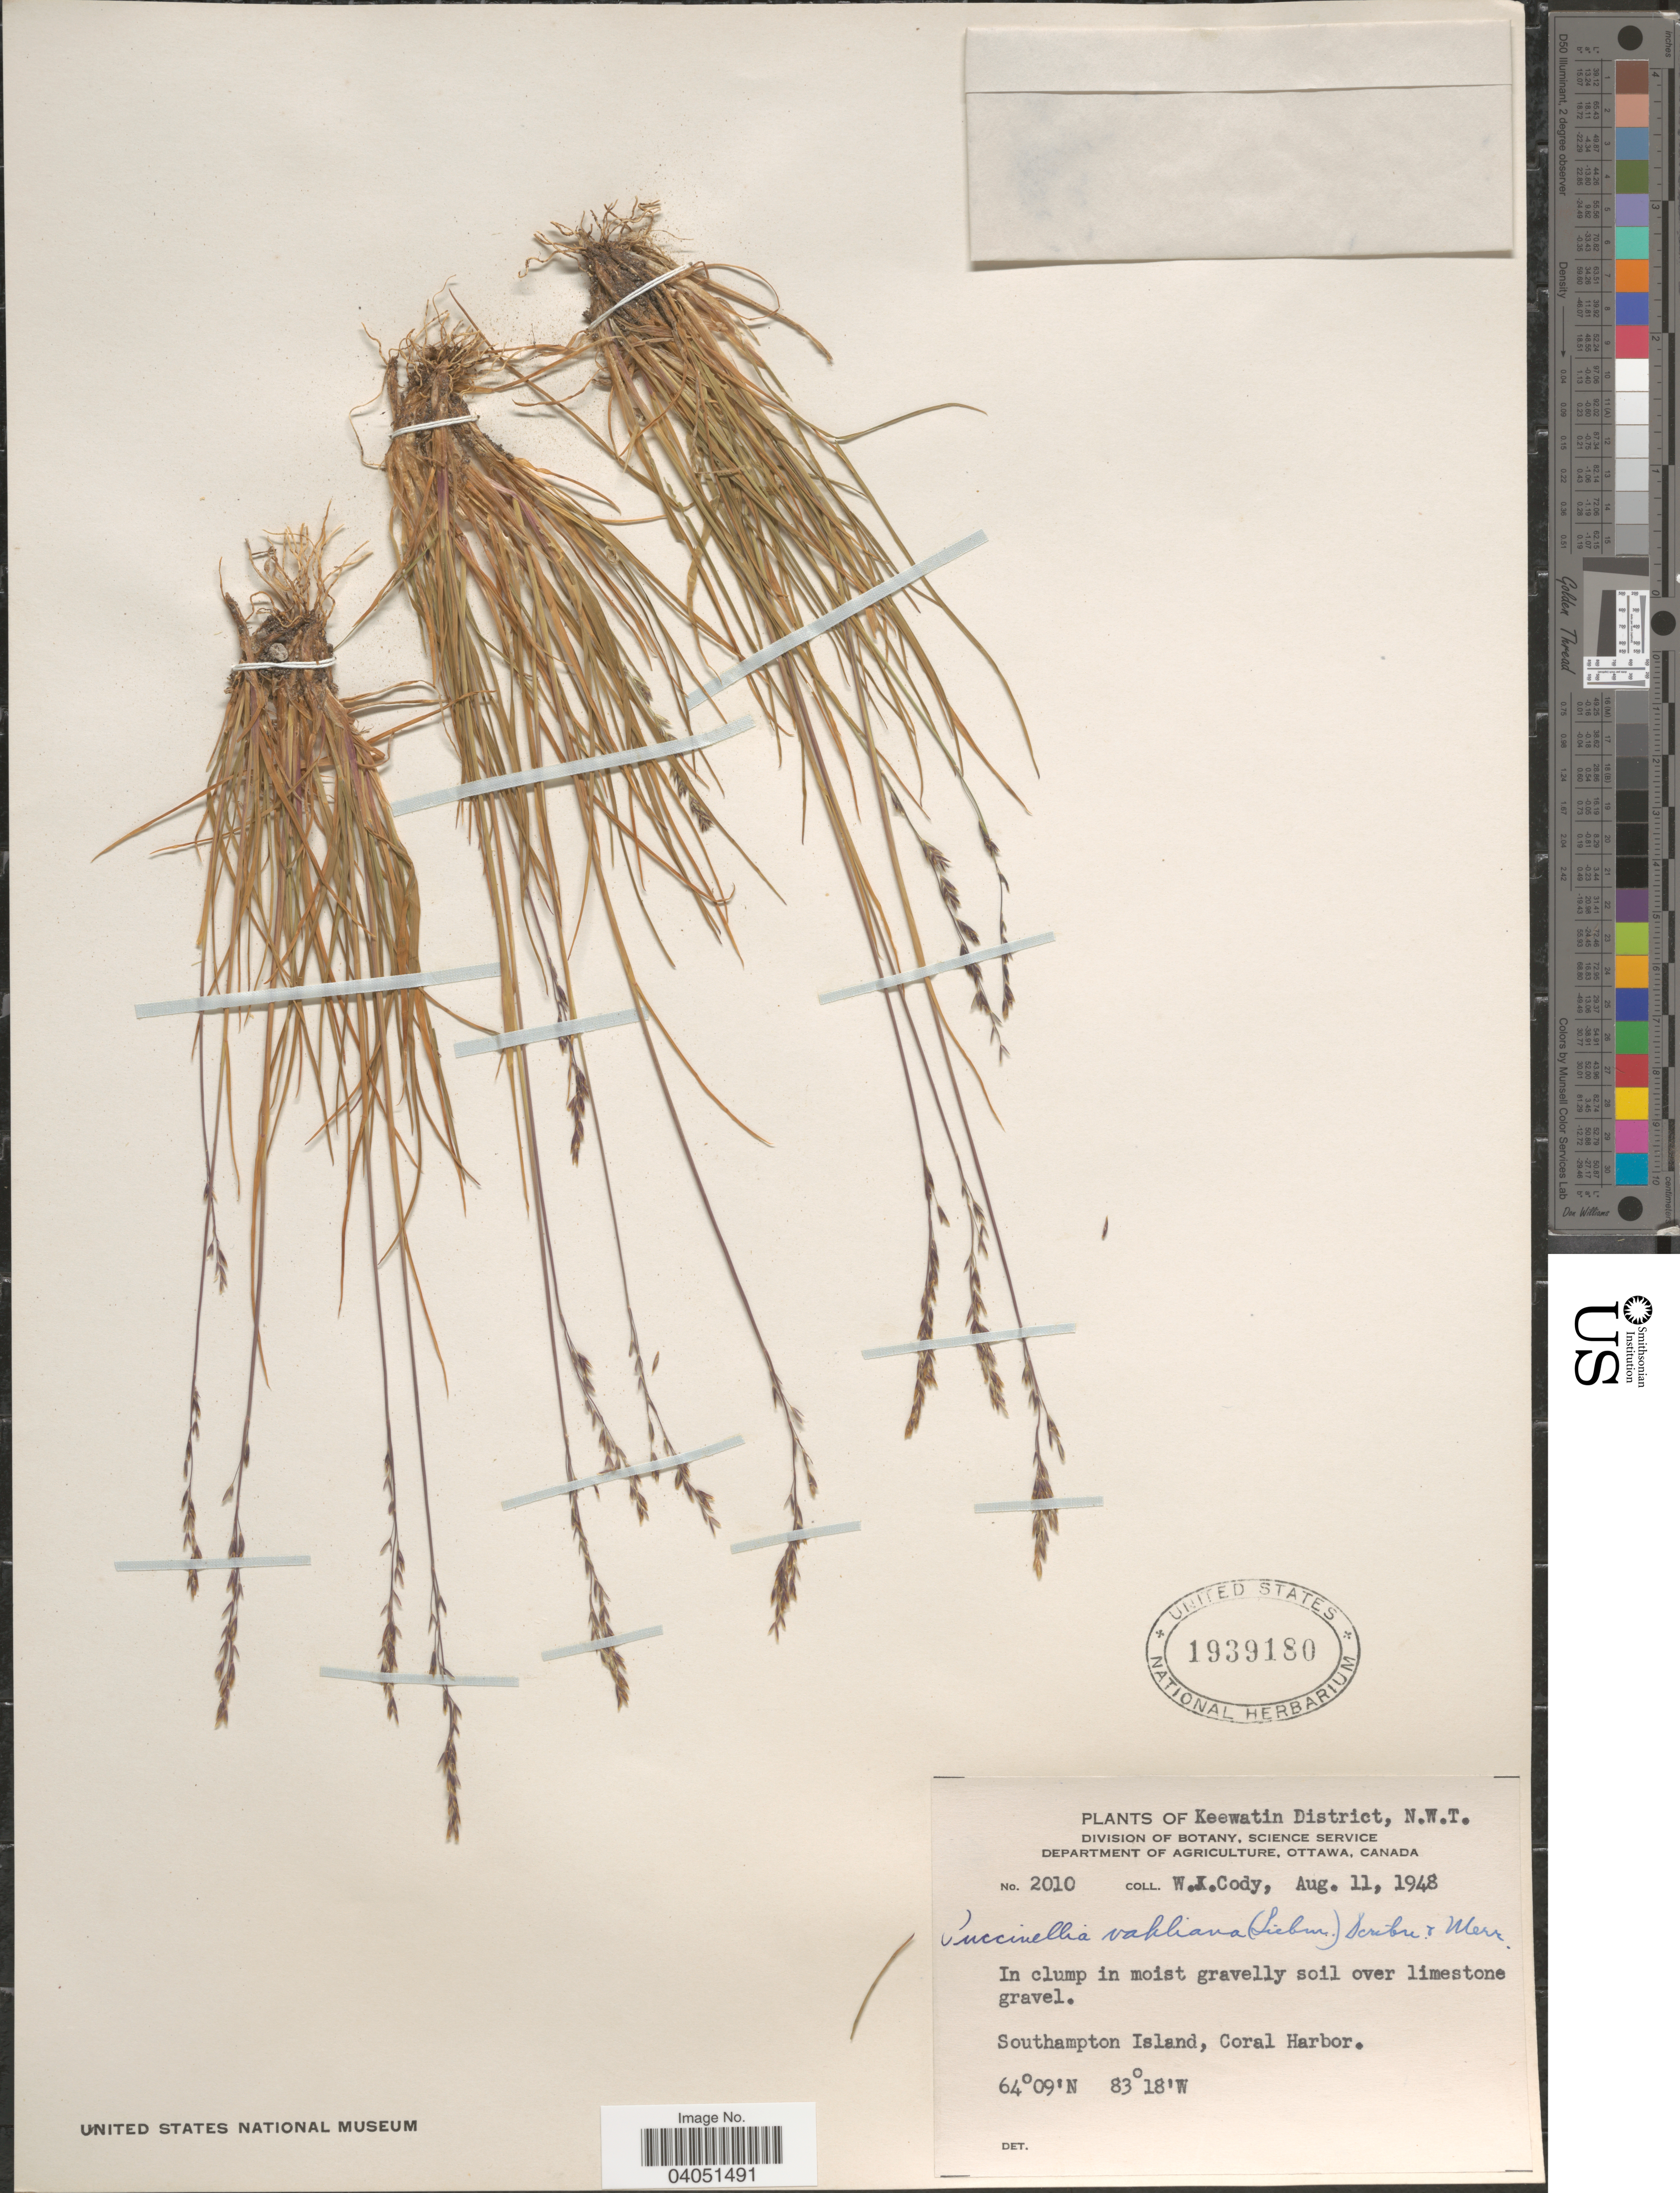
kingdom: Plantae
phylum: Tracheophyta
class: Liliopsida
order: Poales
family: Poaceae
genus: Puccinellia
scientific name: Puccinellia vahliana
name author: (Lange) Fernald & Weath.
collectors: W. Cody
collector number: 2010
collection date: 1948-08-11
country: Canada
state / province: Northwest Territories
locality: Keewatin Dist. In clump in moist gravelly soil over limestone gravel. Southampton Island, Coral Harbor.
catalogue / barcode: US 1939180